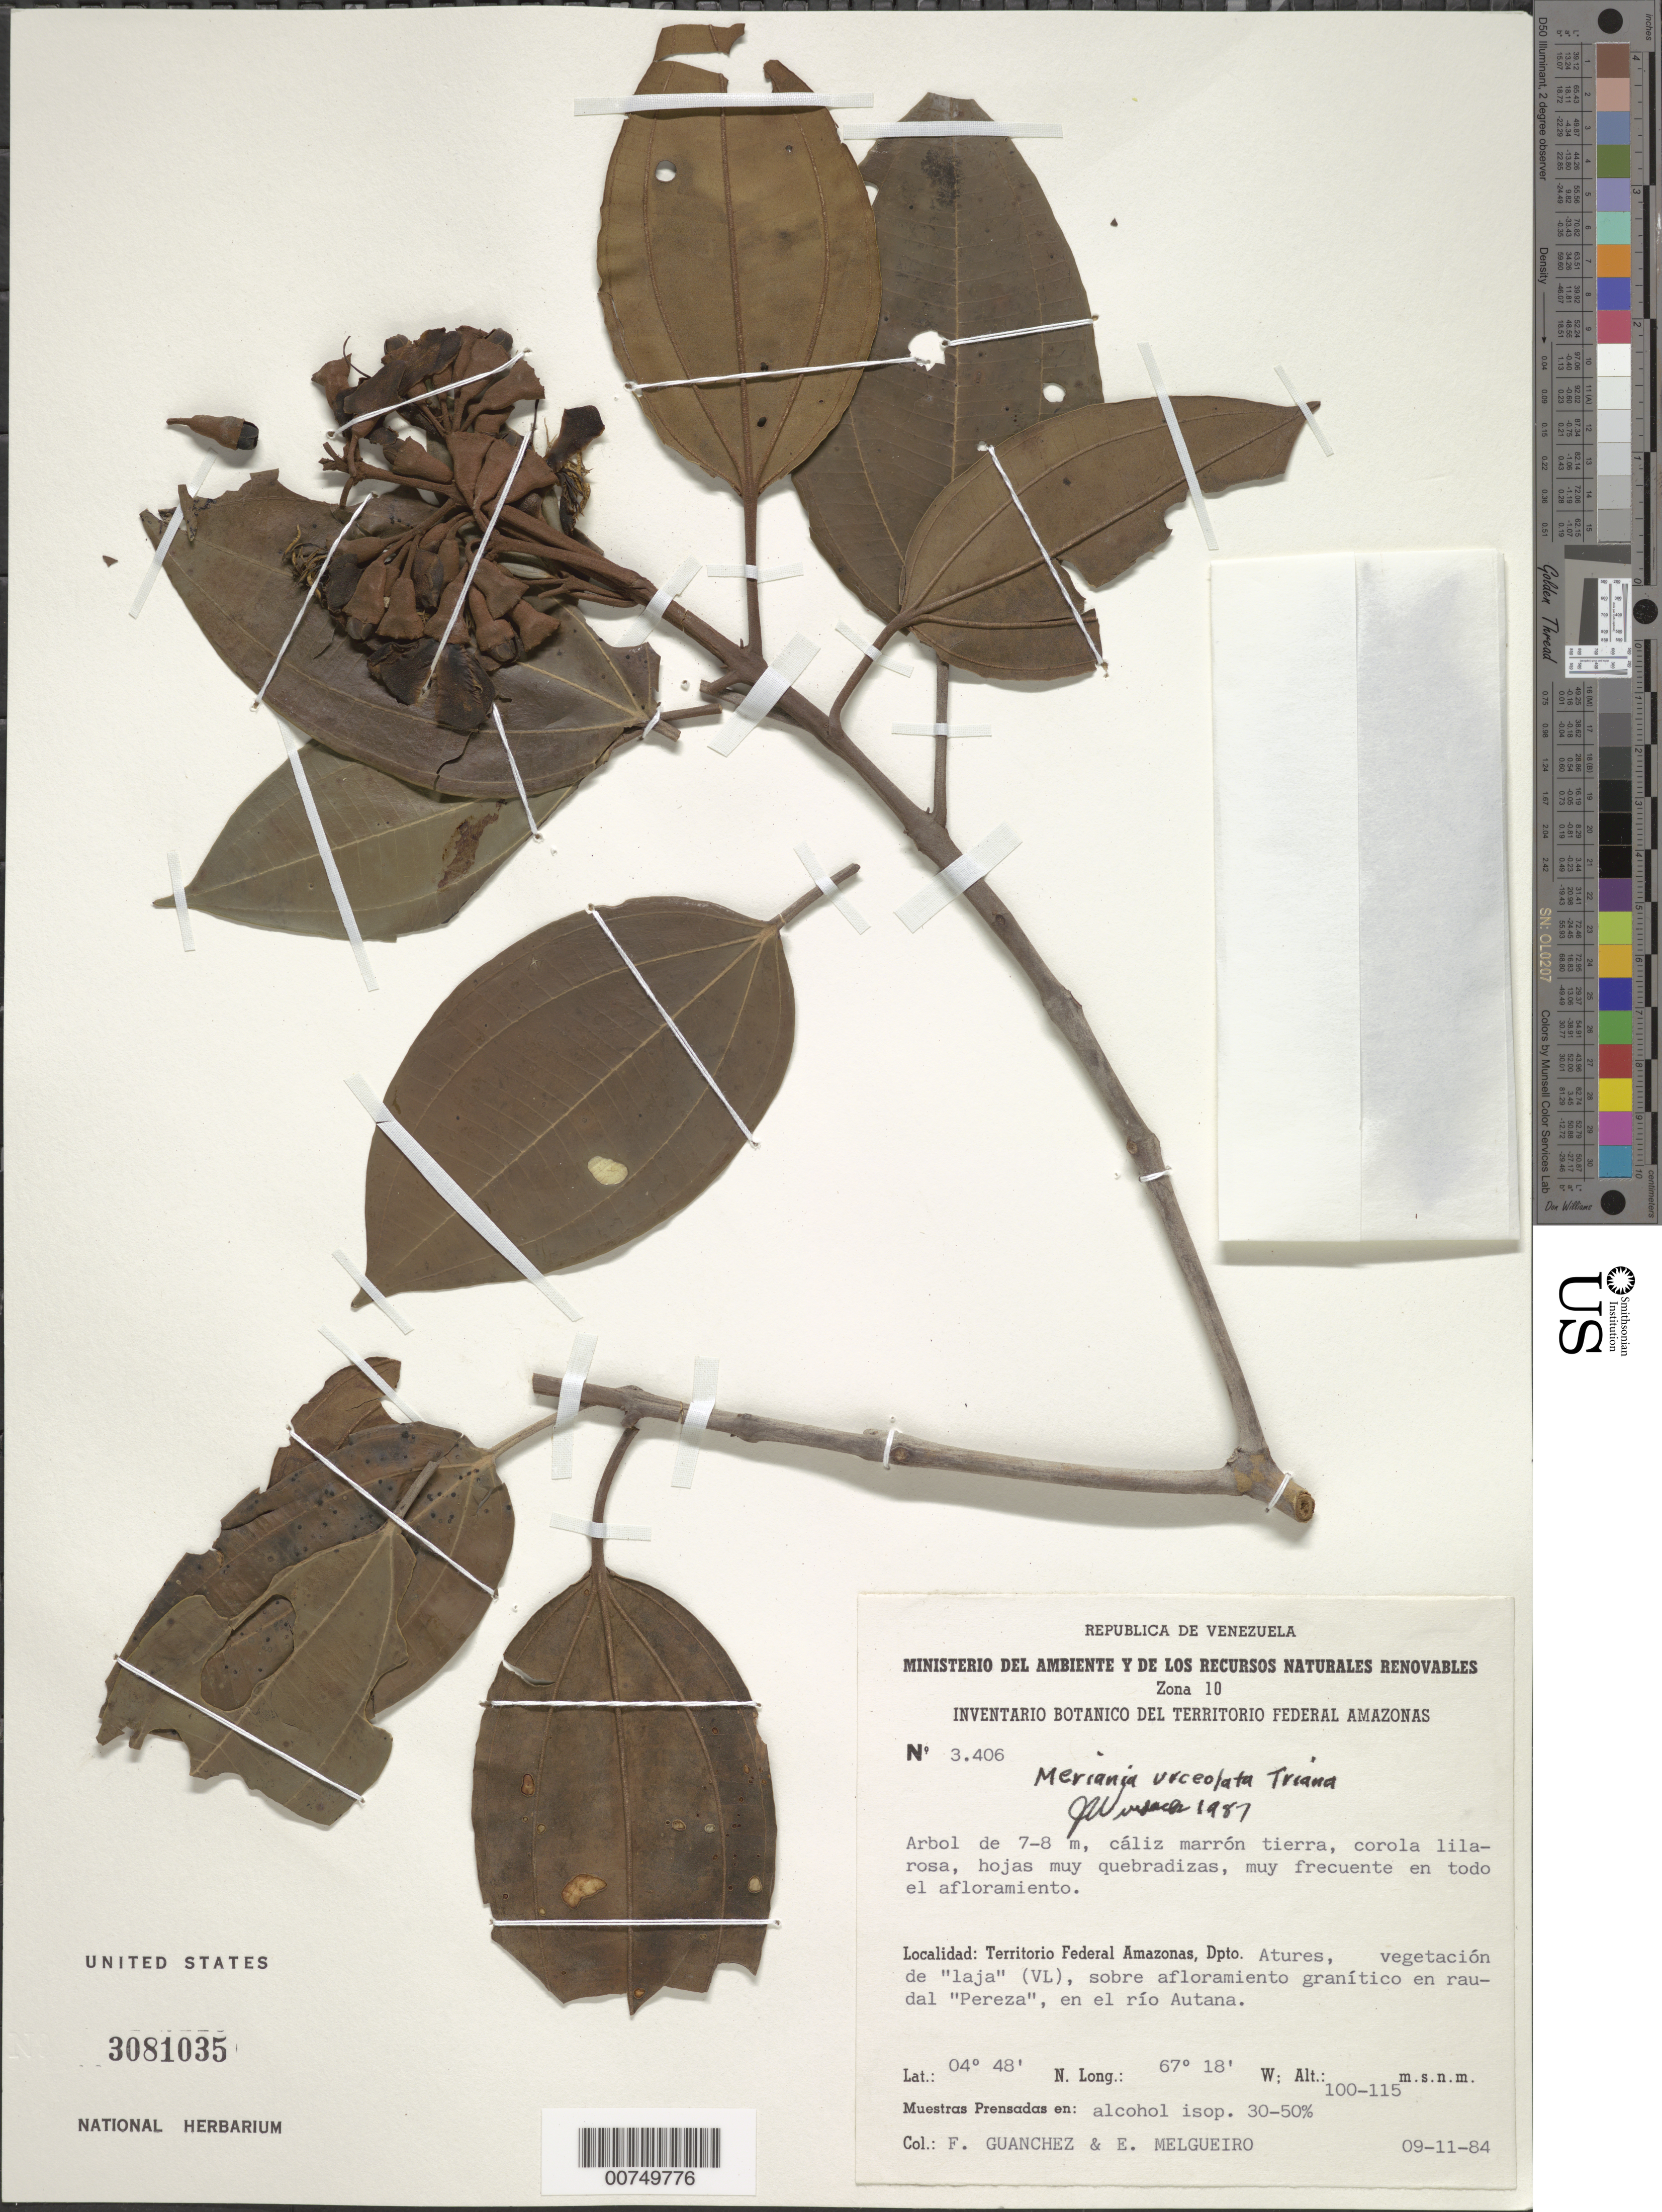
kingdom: Plantae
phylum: Tracheophyta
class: Magnoliopsida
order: Myrtales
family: Melastomataceae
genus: Meriania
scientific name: Meriania urceolata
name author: Triana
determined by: Wurdack, John J., (US), US (UNITED STATES)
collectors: F. Guánchez M. & E. Melguerio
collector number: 3406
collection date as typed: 9-Nov-84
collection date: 1984-11-09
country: Venezuela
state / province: Amazonas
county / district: Atures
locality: Río Autana, en raudal "Pereza"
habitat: En todo el afloramiento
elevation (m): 100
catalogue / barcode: US 3081035